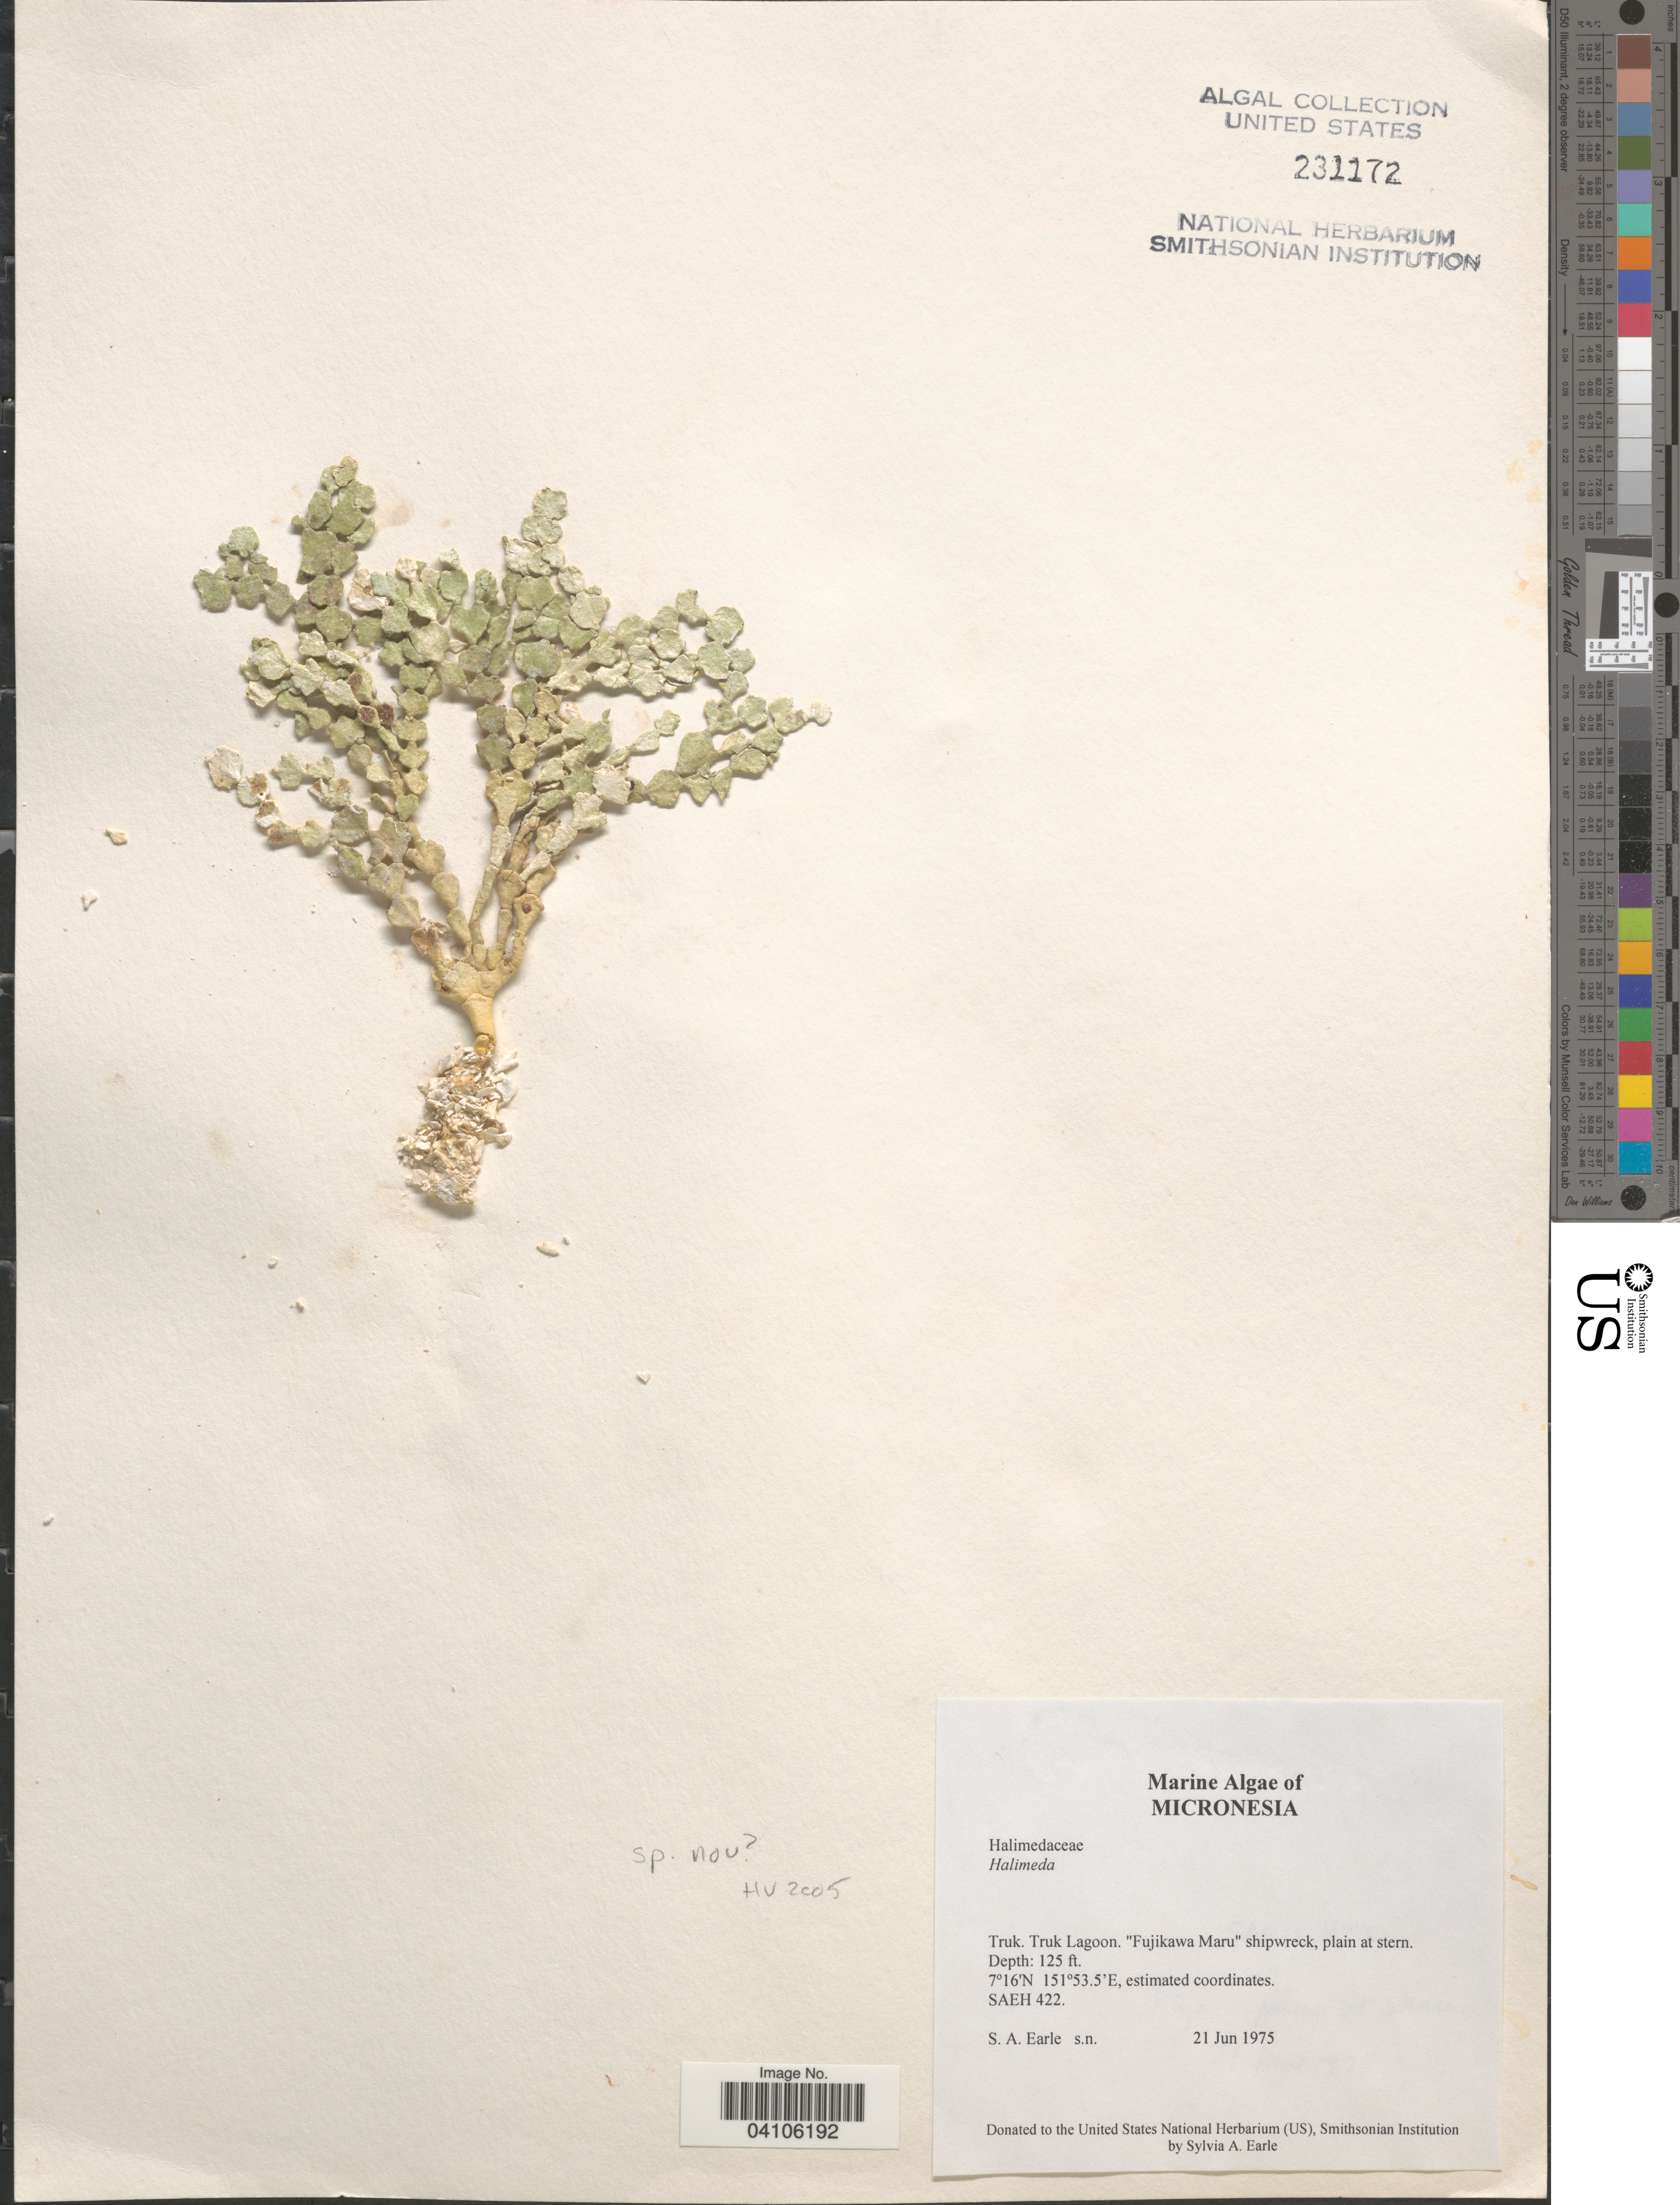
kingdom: Plantae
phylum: Chlorophyta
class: Ulvophyceae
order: Bryopsidales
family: Halimedaceae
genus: Halimeda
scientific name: Halimeda sp.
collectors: S. A. Earle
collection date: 1975-06-21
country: Micronesia, Federated States of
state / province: Truk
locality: Truk Lagoon. "Fujikawa Maru" shipwreck, plain at stern. SAEH 422.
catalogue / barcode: US 231172